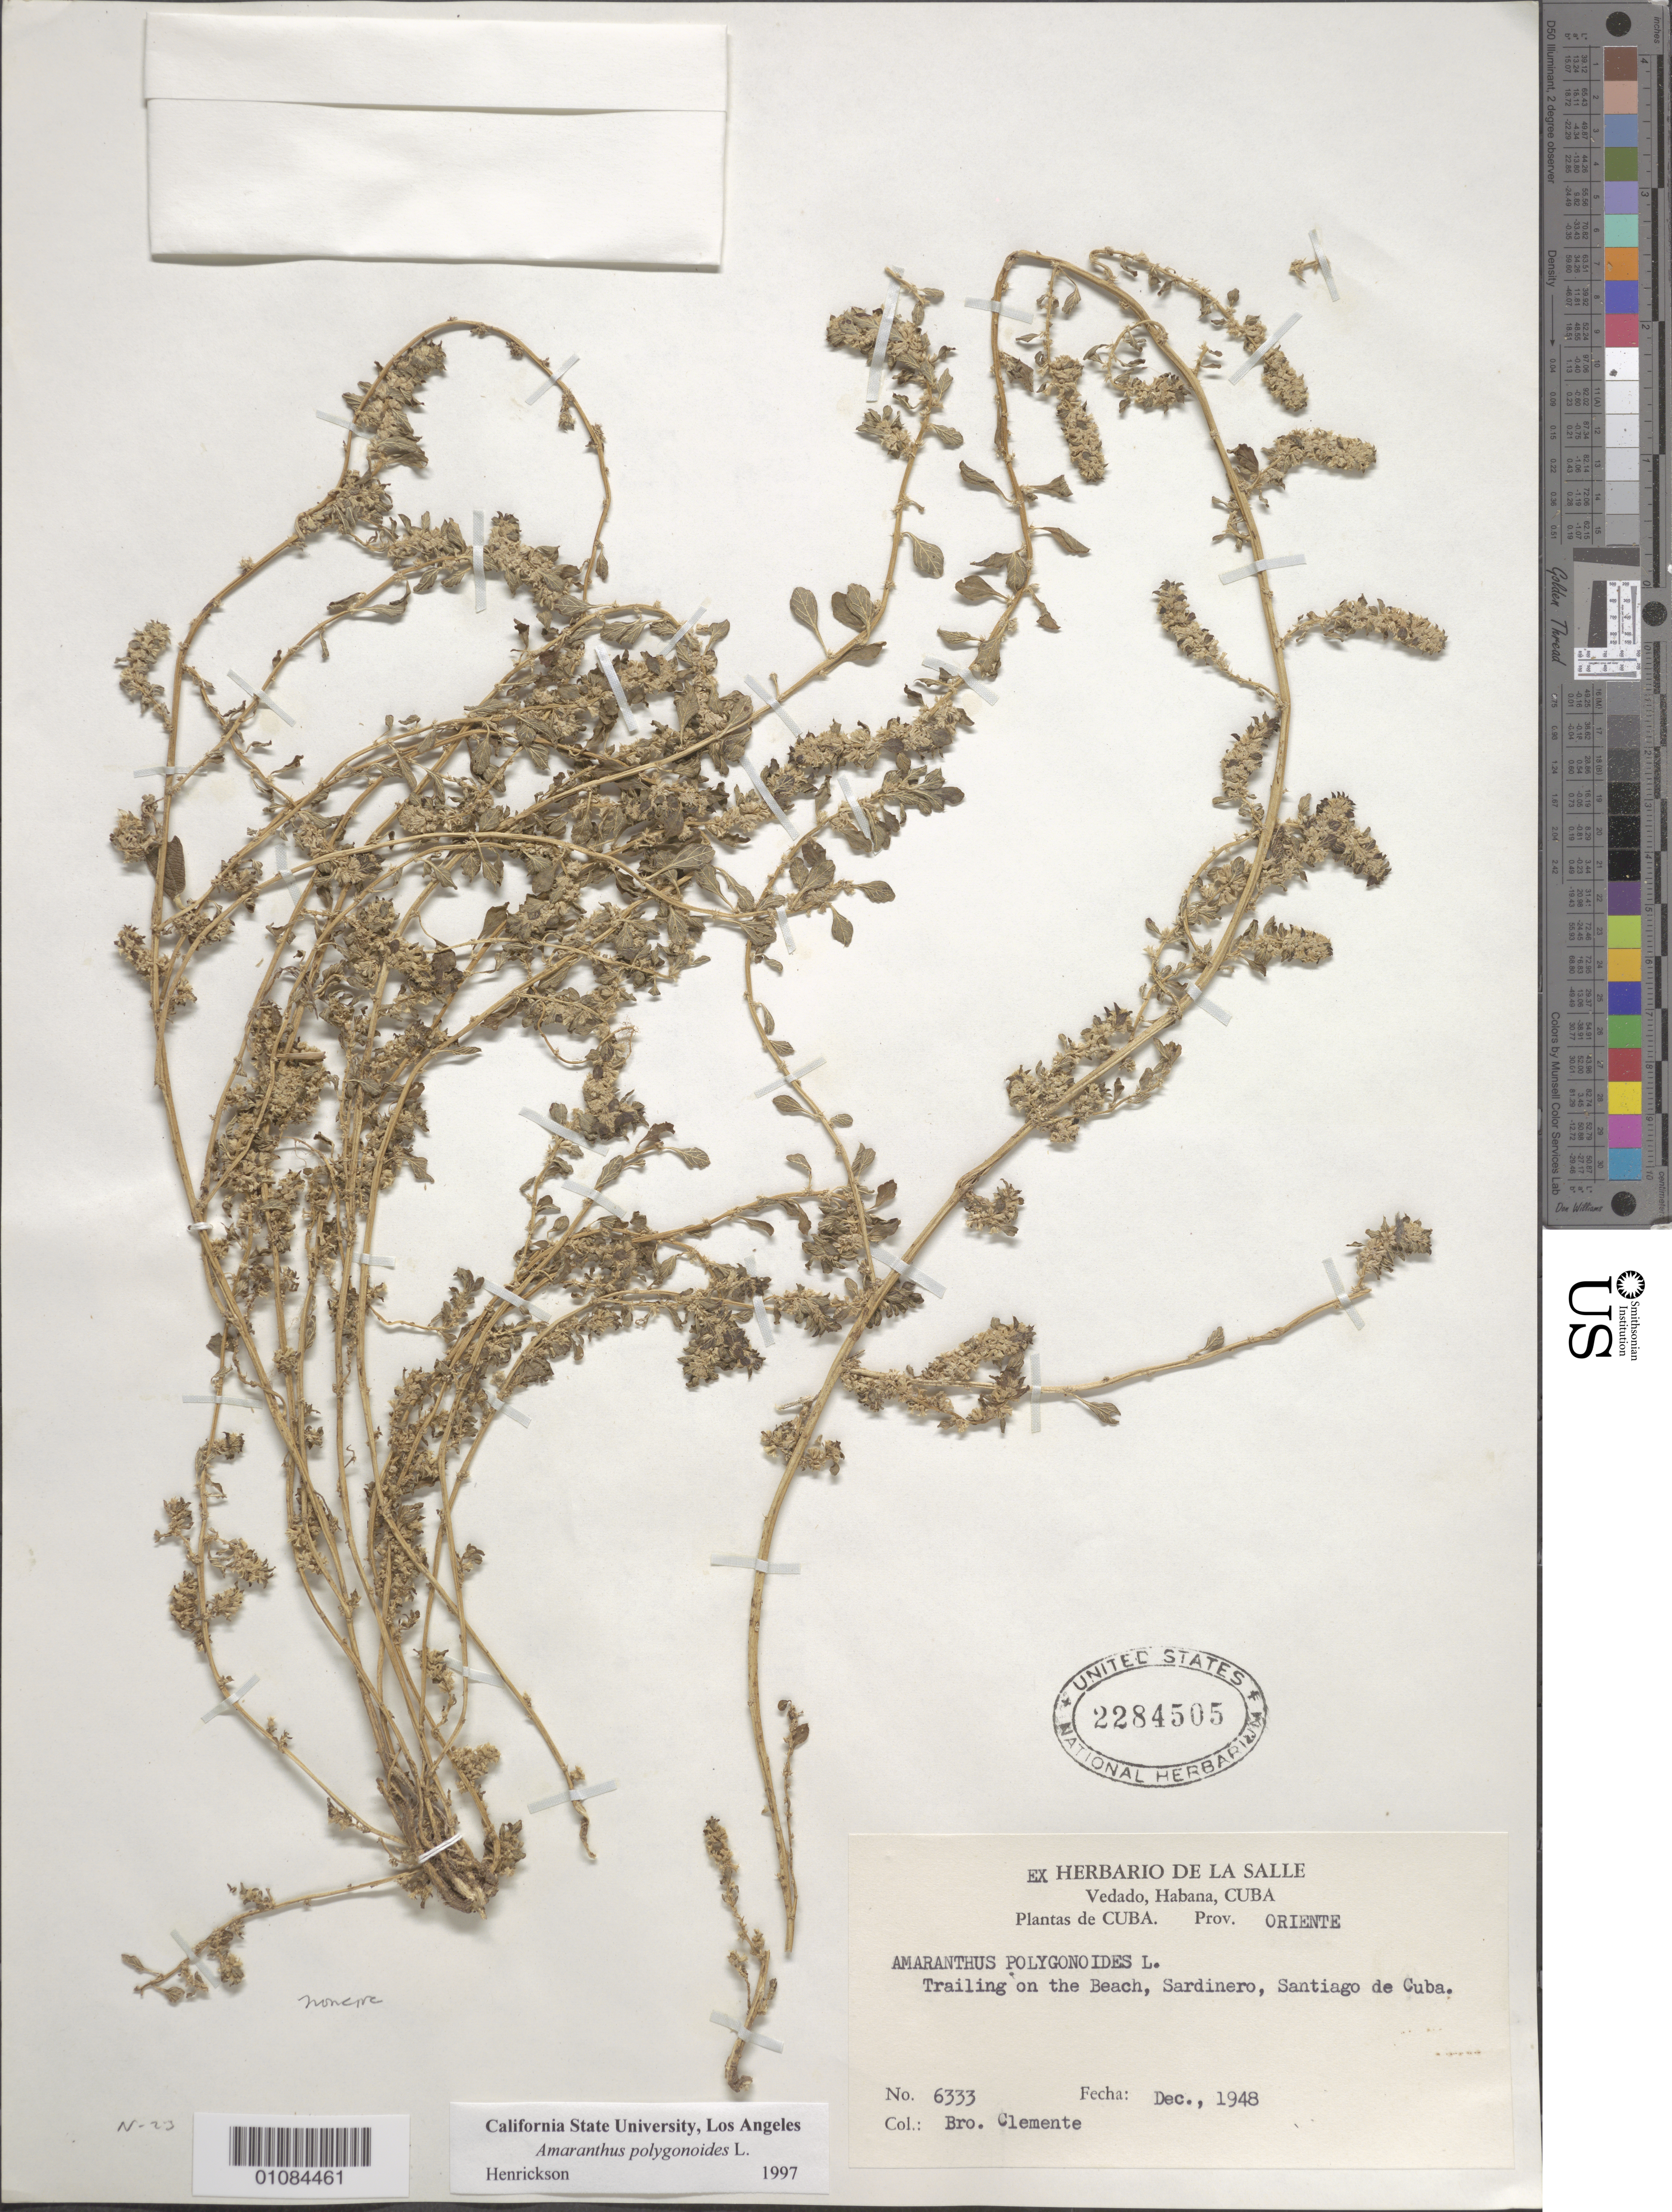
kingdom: Plantae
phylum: Tracheophyta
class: Magnoliopsida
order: Caryophyllales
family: Amaranthaceae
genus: Amaranthus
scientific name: Amaranthus polygonoides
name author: L.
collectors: Bro. Clemente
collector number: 6333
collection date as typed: Dec 1948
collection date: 1948-12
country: Cuba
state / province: Santiago de Cuba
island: Cuba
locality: Oriente, Santiago de Cuba, Sardinero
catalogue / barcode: US 2284505